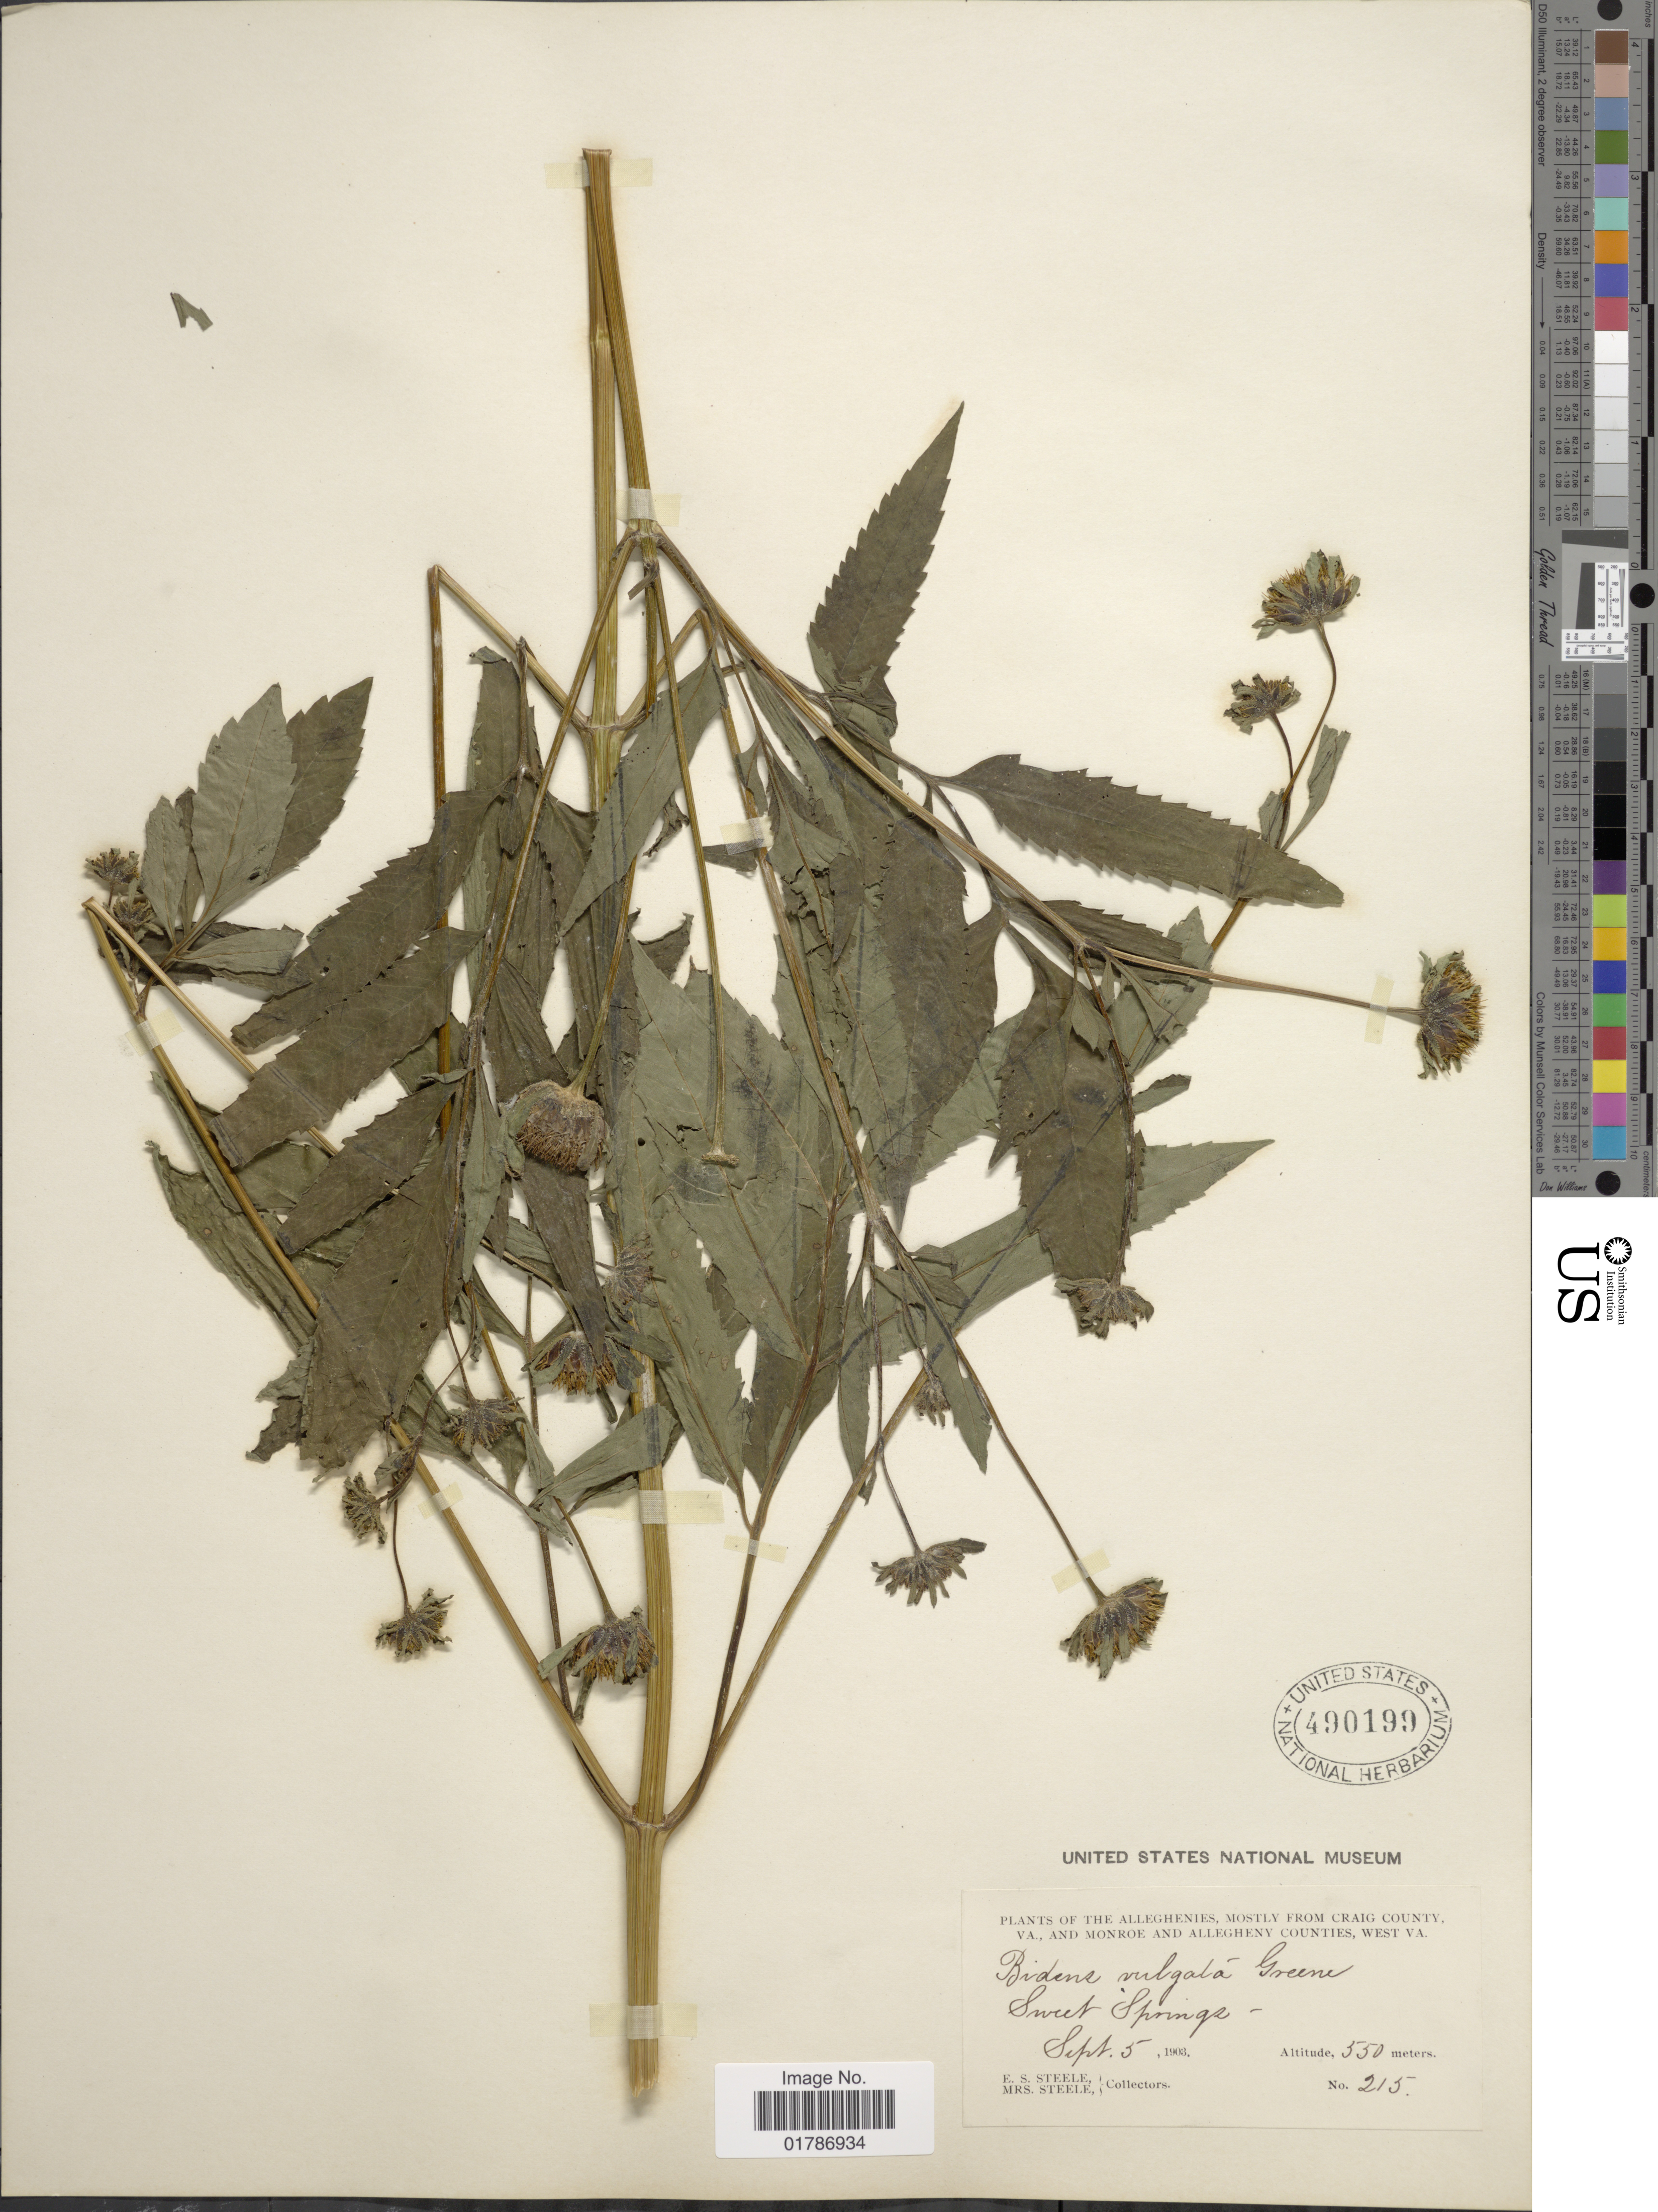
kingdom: Plantae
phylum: Tracheophyta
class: Magnoliopsida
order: Asterales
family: Asteraceae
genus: Bidens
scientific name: Bidens vulgata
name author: Greene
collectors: E. Steele & Mrs. E. S. Steele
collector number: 215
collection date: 1903-09-05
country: United States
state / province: West Virginia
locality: The Alleghenies, Mostly From Craig County, Va., And Monroe and Allegheny Counties, West Va. , Sweet Springs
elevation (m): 550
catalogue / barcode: US 490199